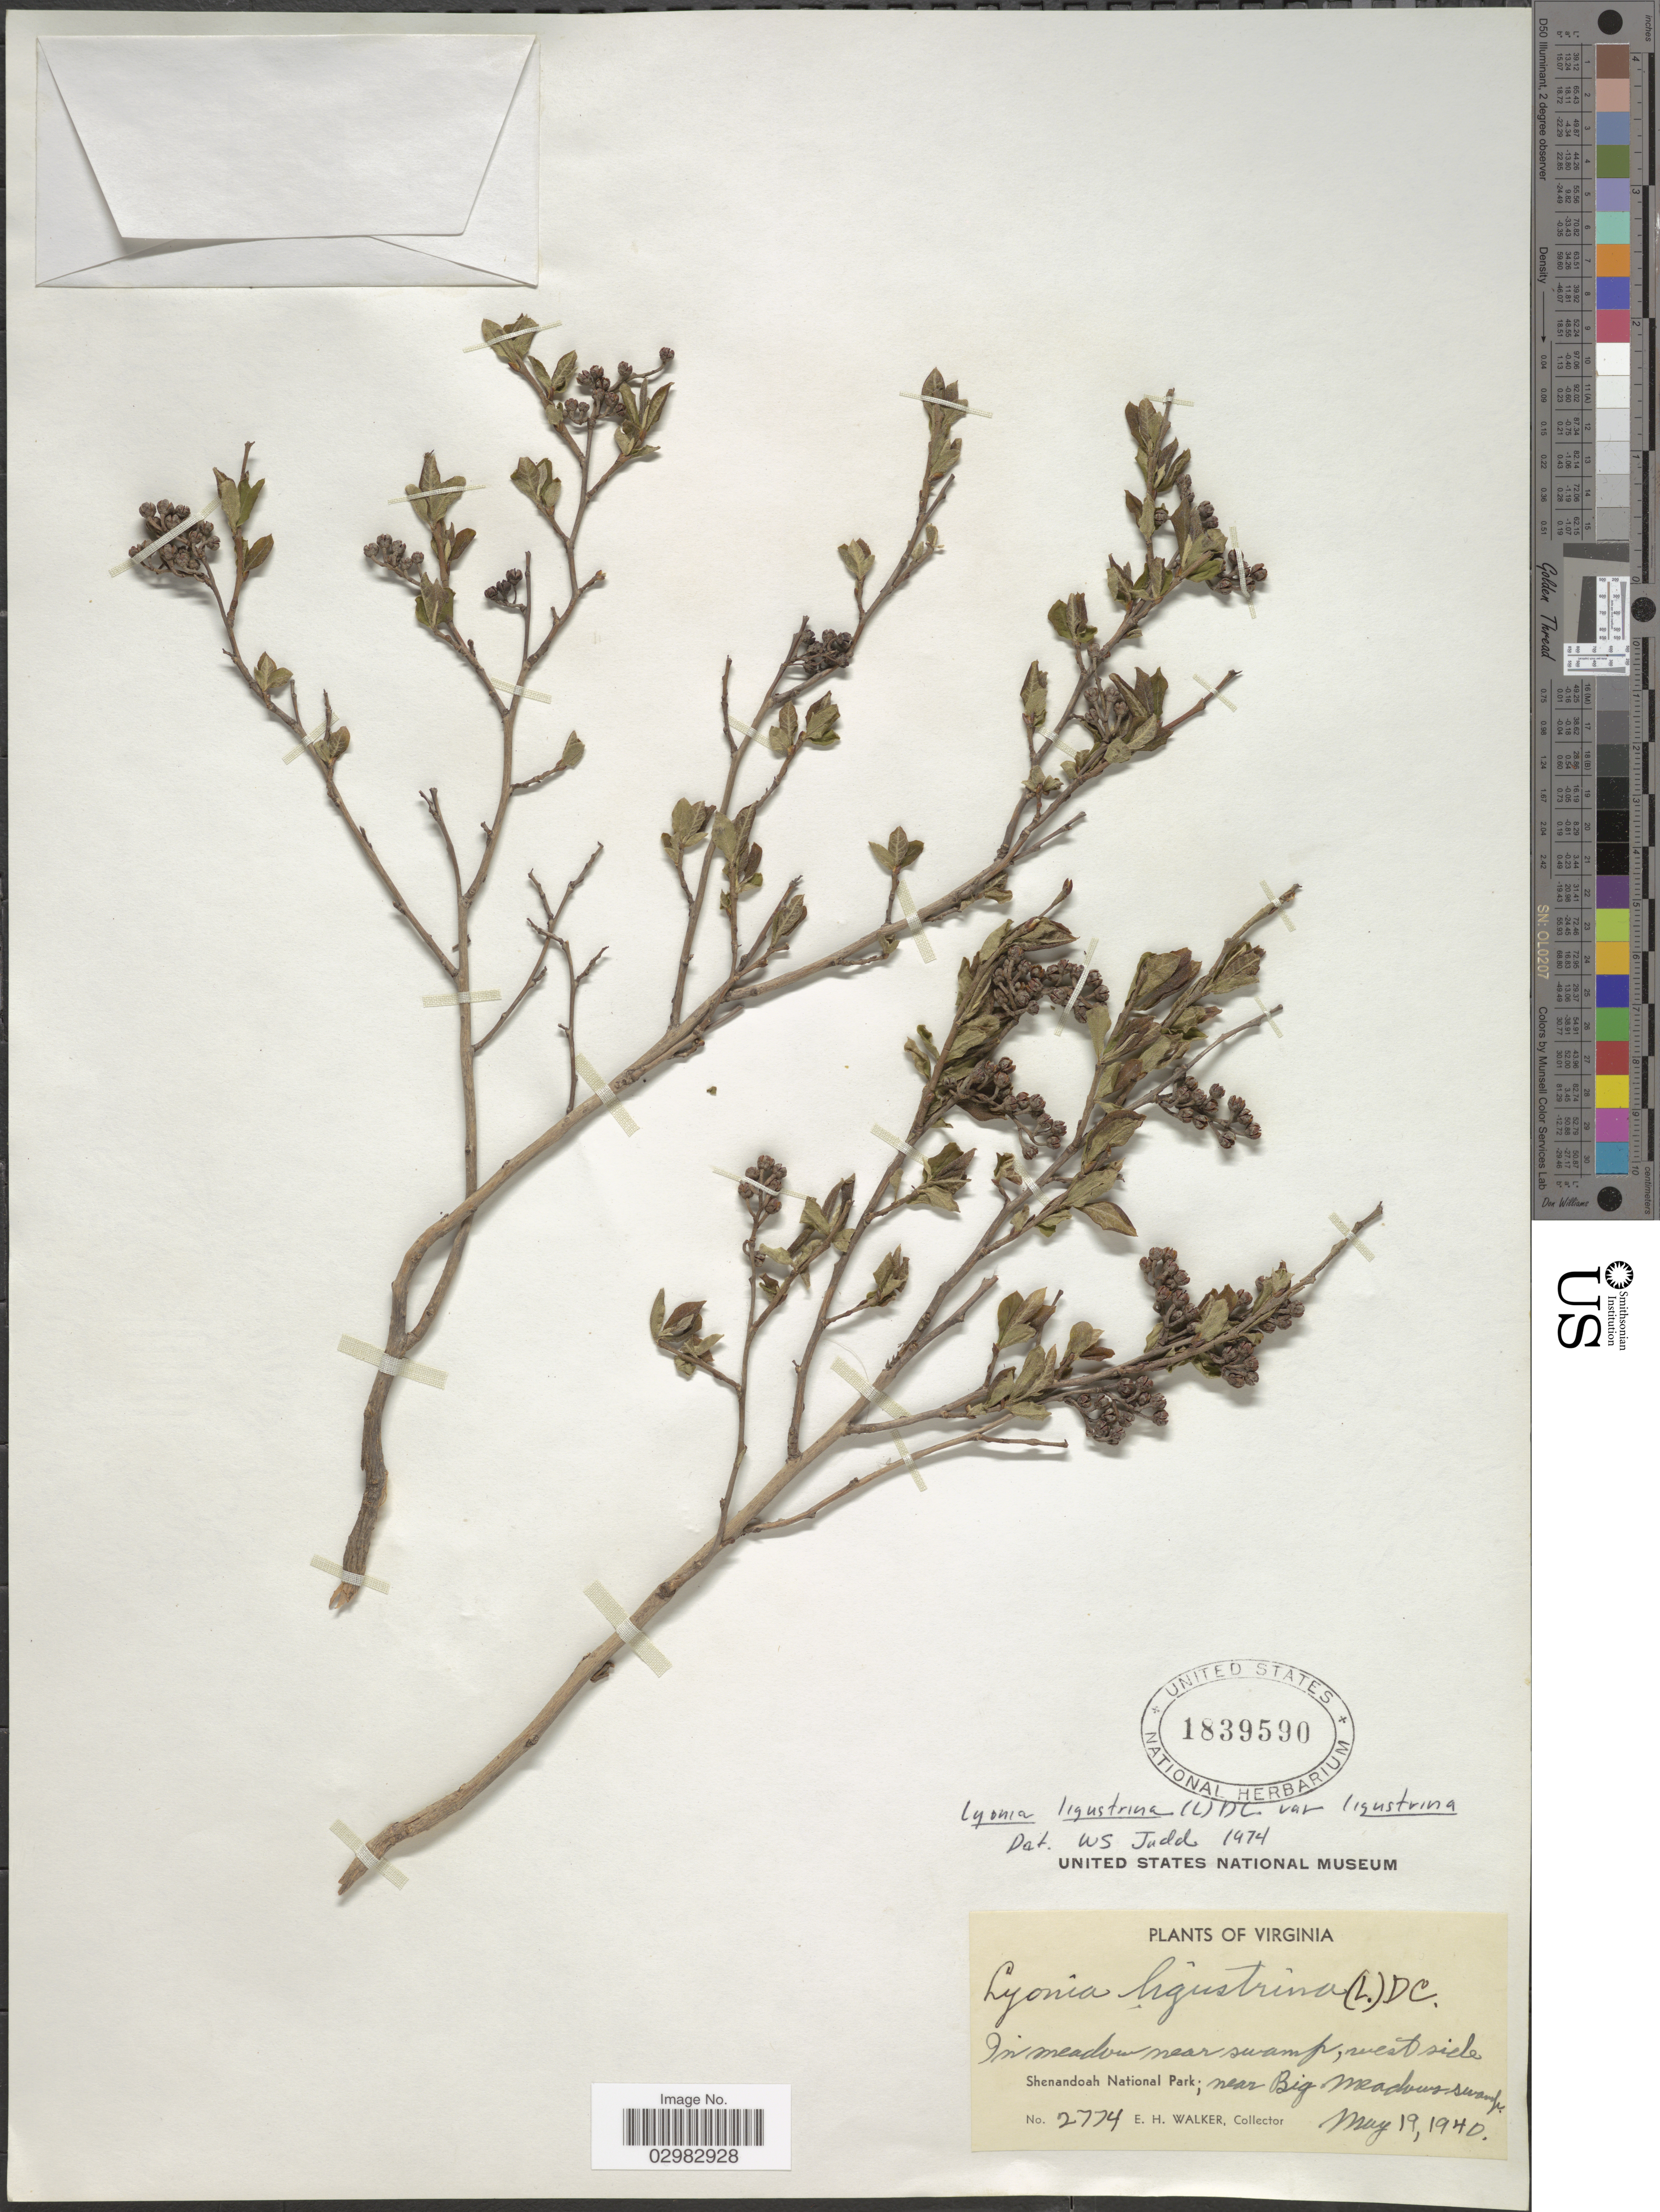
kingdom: Plantae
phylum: Tracheophyta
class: Magnoliopsida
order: Ericales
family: Ericaceae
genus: Lyonia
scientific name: Lyonia ligustrina var. ligustrina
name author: (L.) DC.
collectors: E. H. Walker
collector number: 2774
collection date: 1940-05-19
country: United States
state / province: Virginia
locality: In meadow near swamp, west side, Shenandoah National Park; near Big Meadows swamp.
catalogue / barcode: US 1839590